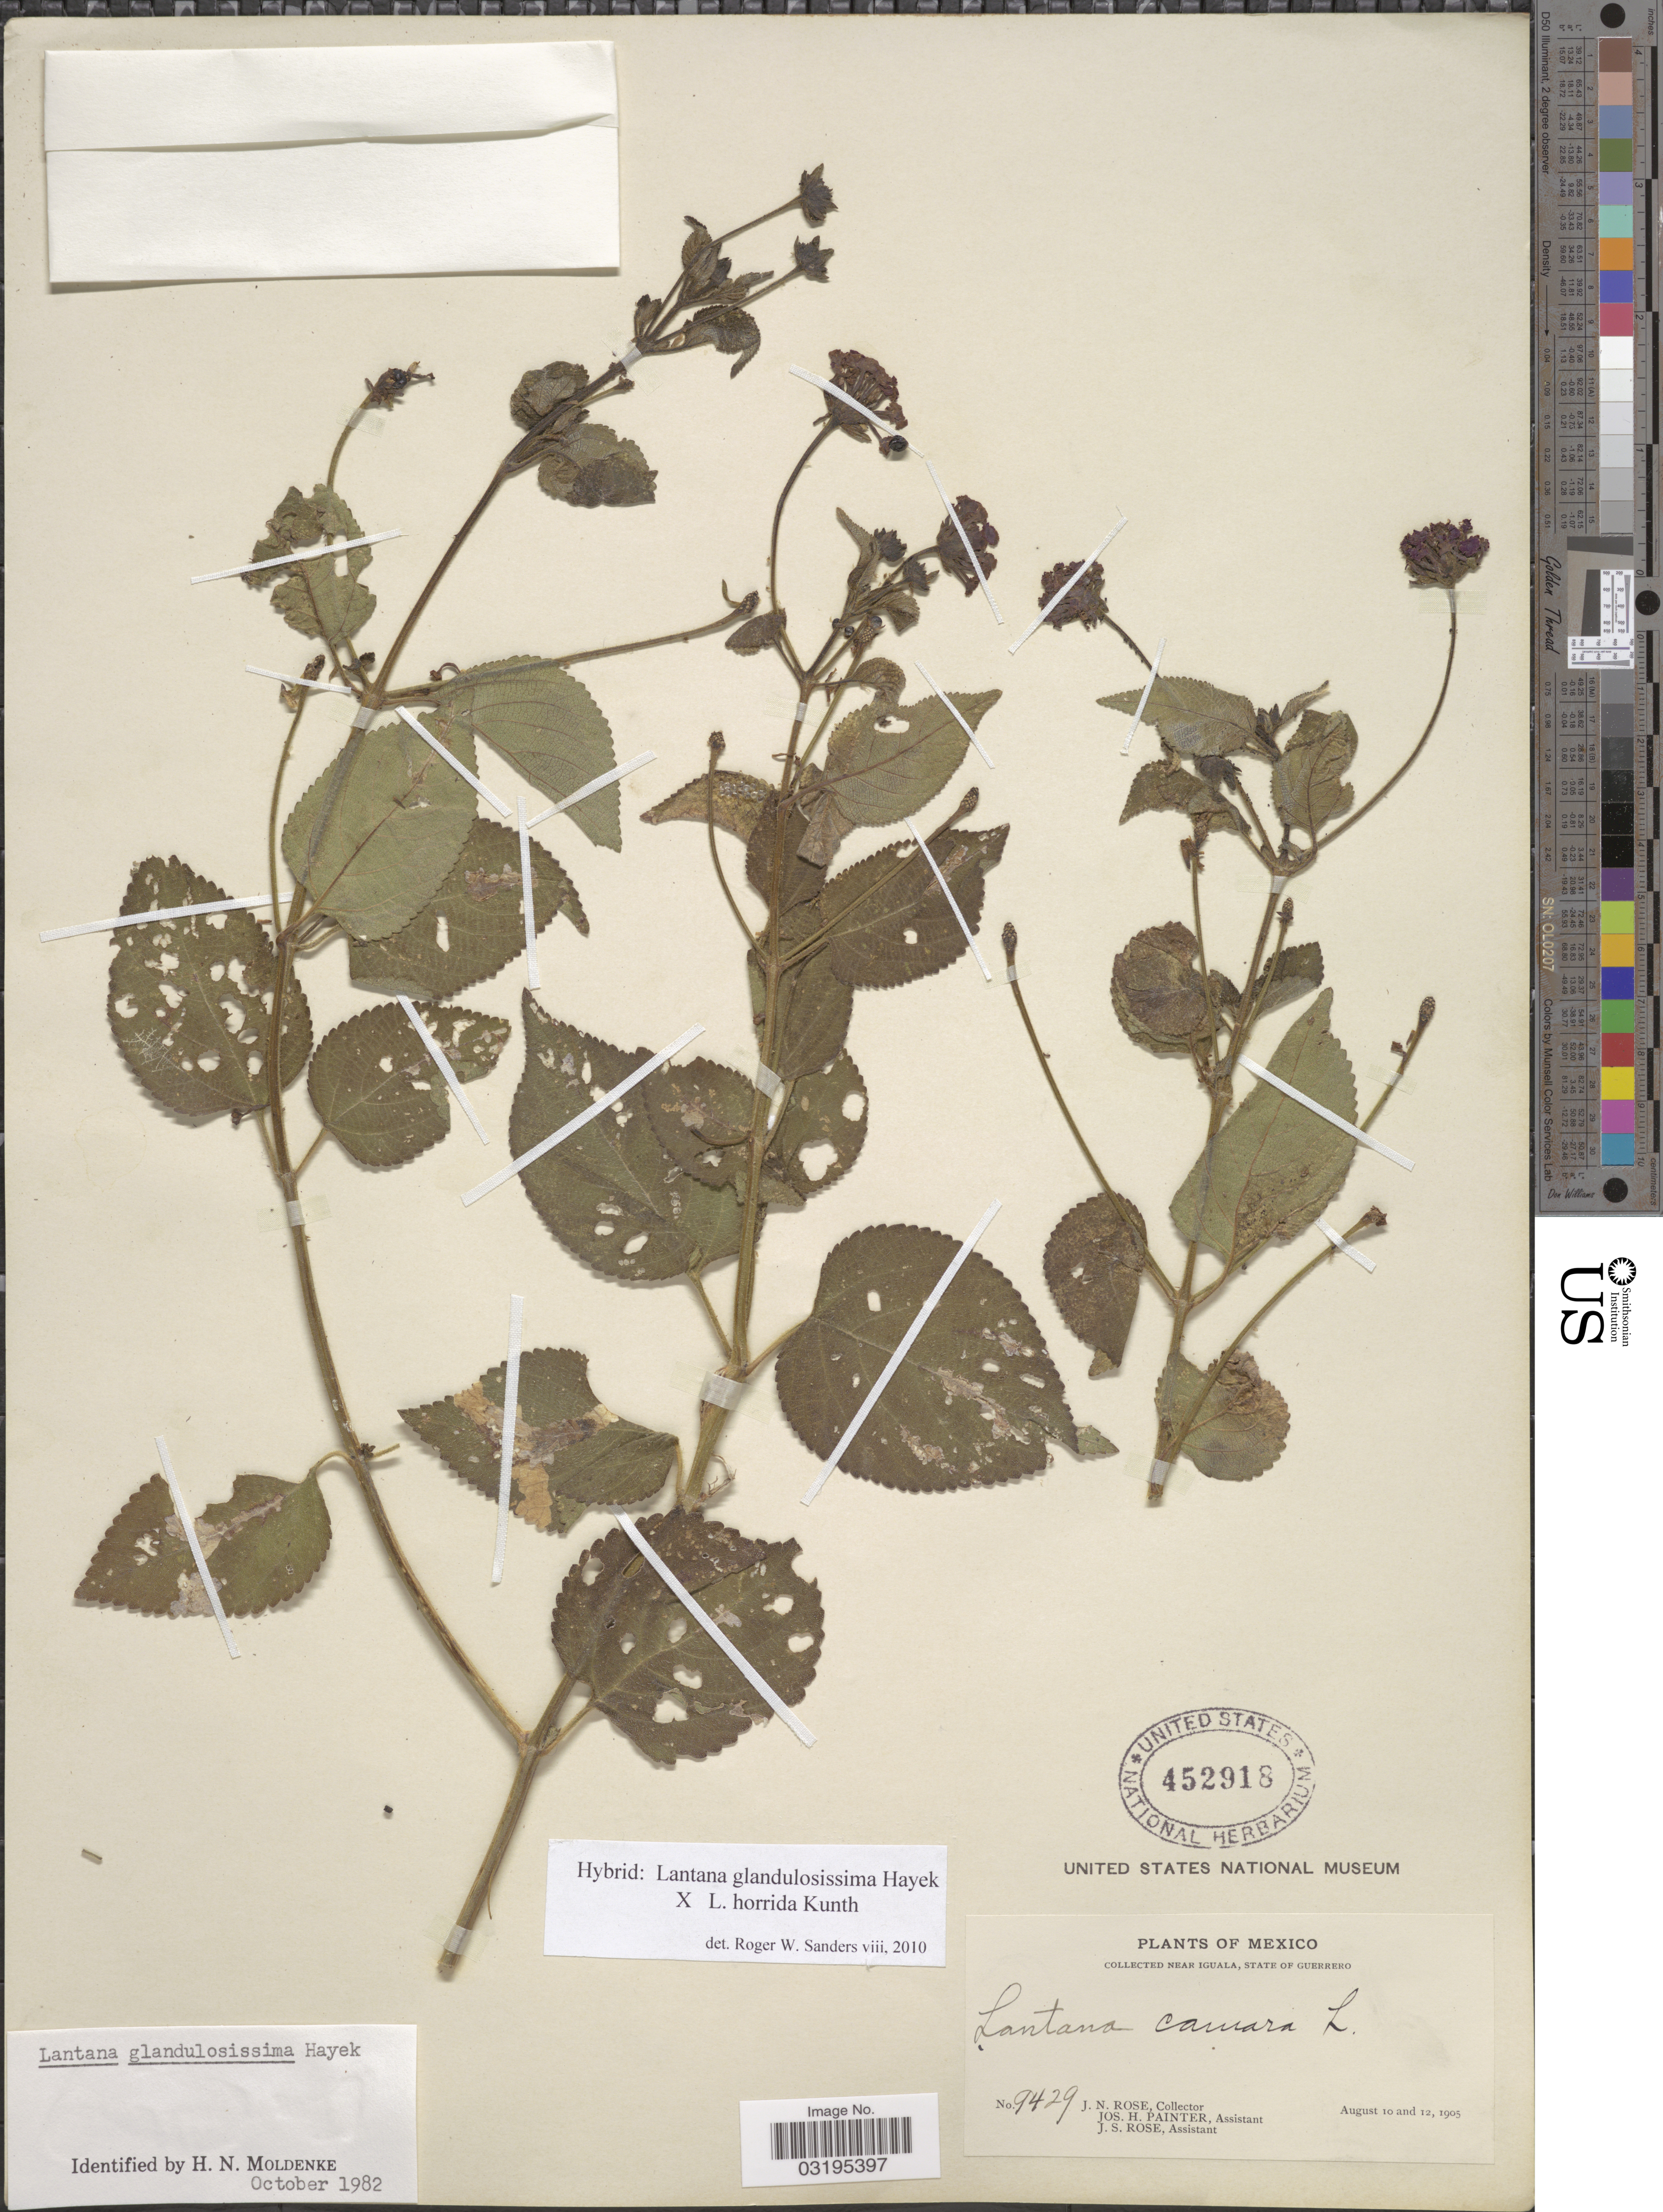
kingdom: Plantae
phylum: Tracheophyta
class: Magnoliopsida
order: Lamiales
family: Verbenaceae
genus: Lantana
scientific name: Lantana glandulosissima x L. horrida Kunth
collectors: J. N. Rose, J. H. Painter & J. S. Rose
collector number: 9429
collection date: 1905-08-10/1905-08-12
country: Mexico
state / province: Guerrero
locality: Near Iguala.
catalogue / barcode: US 452918